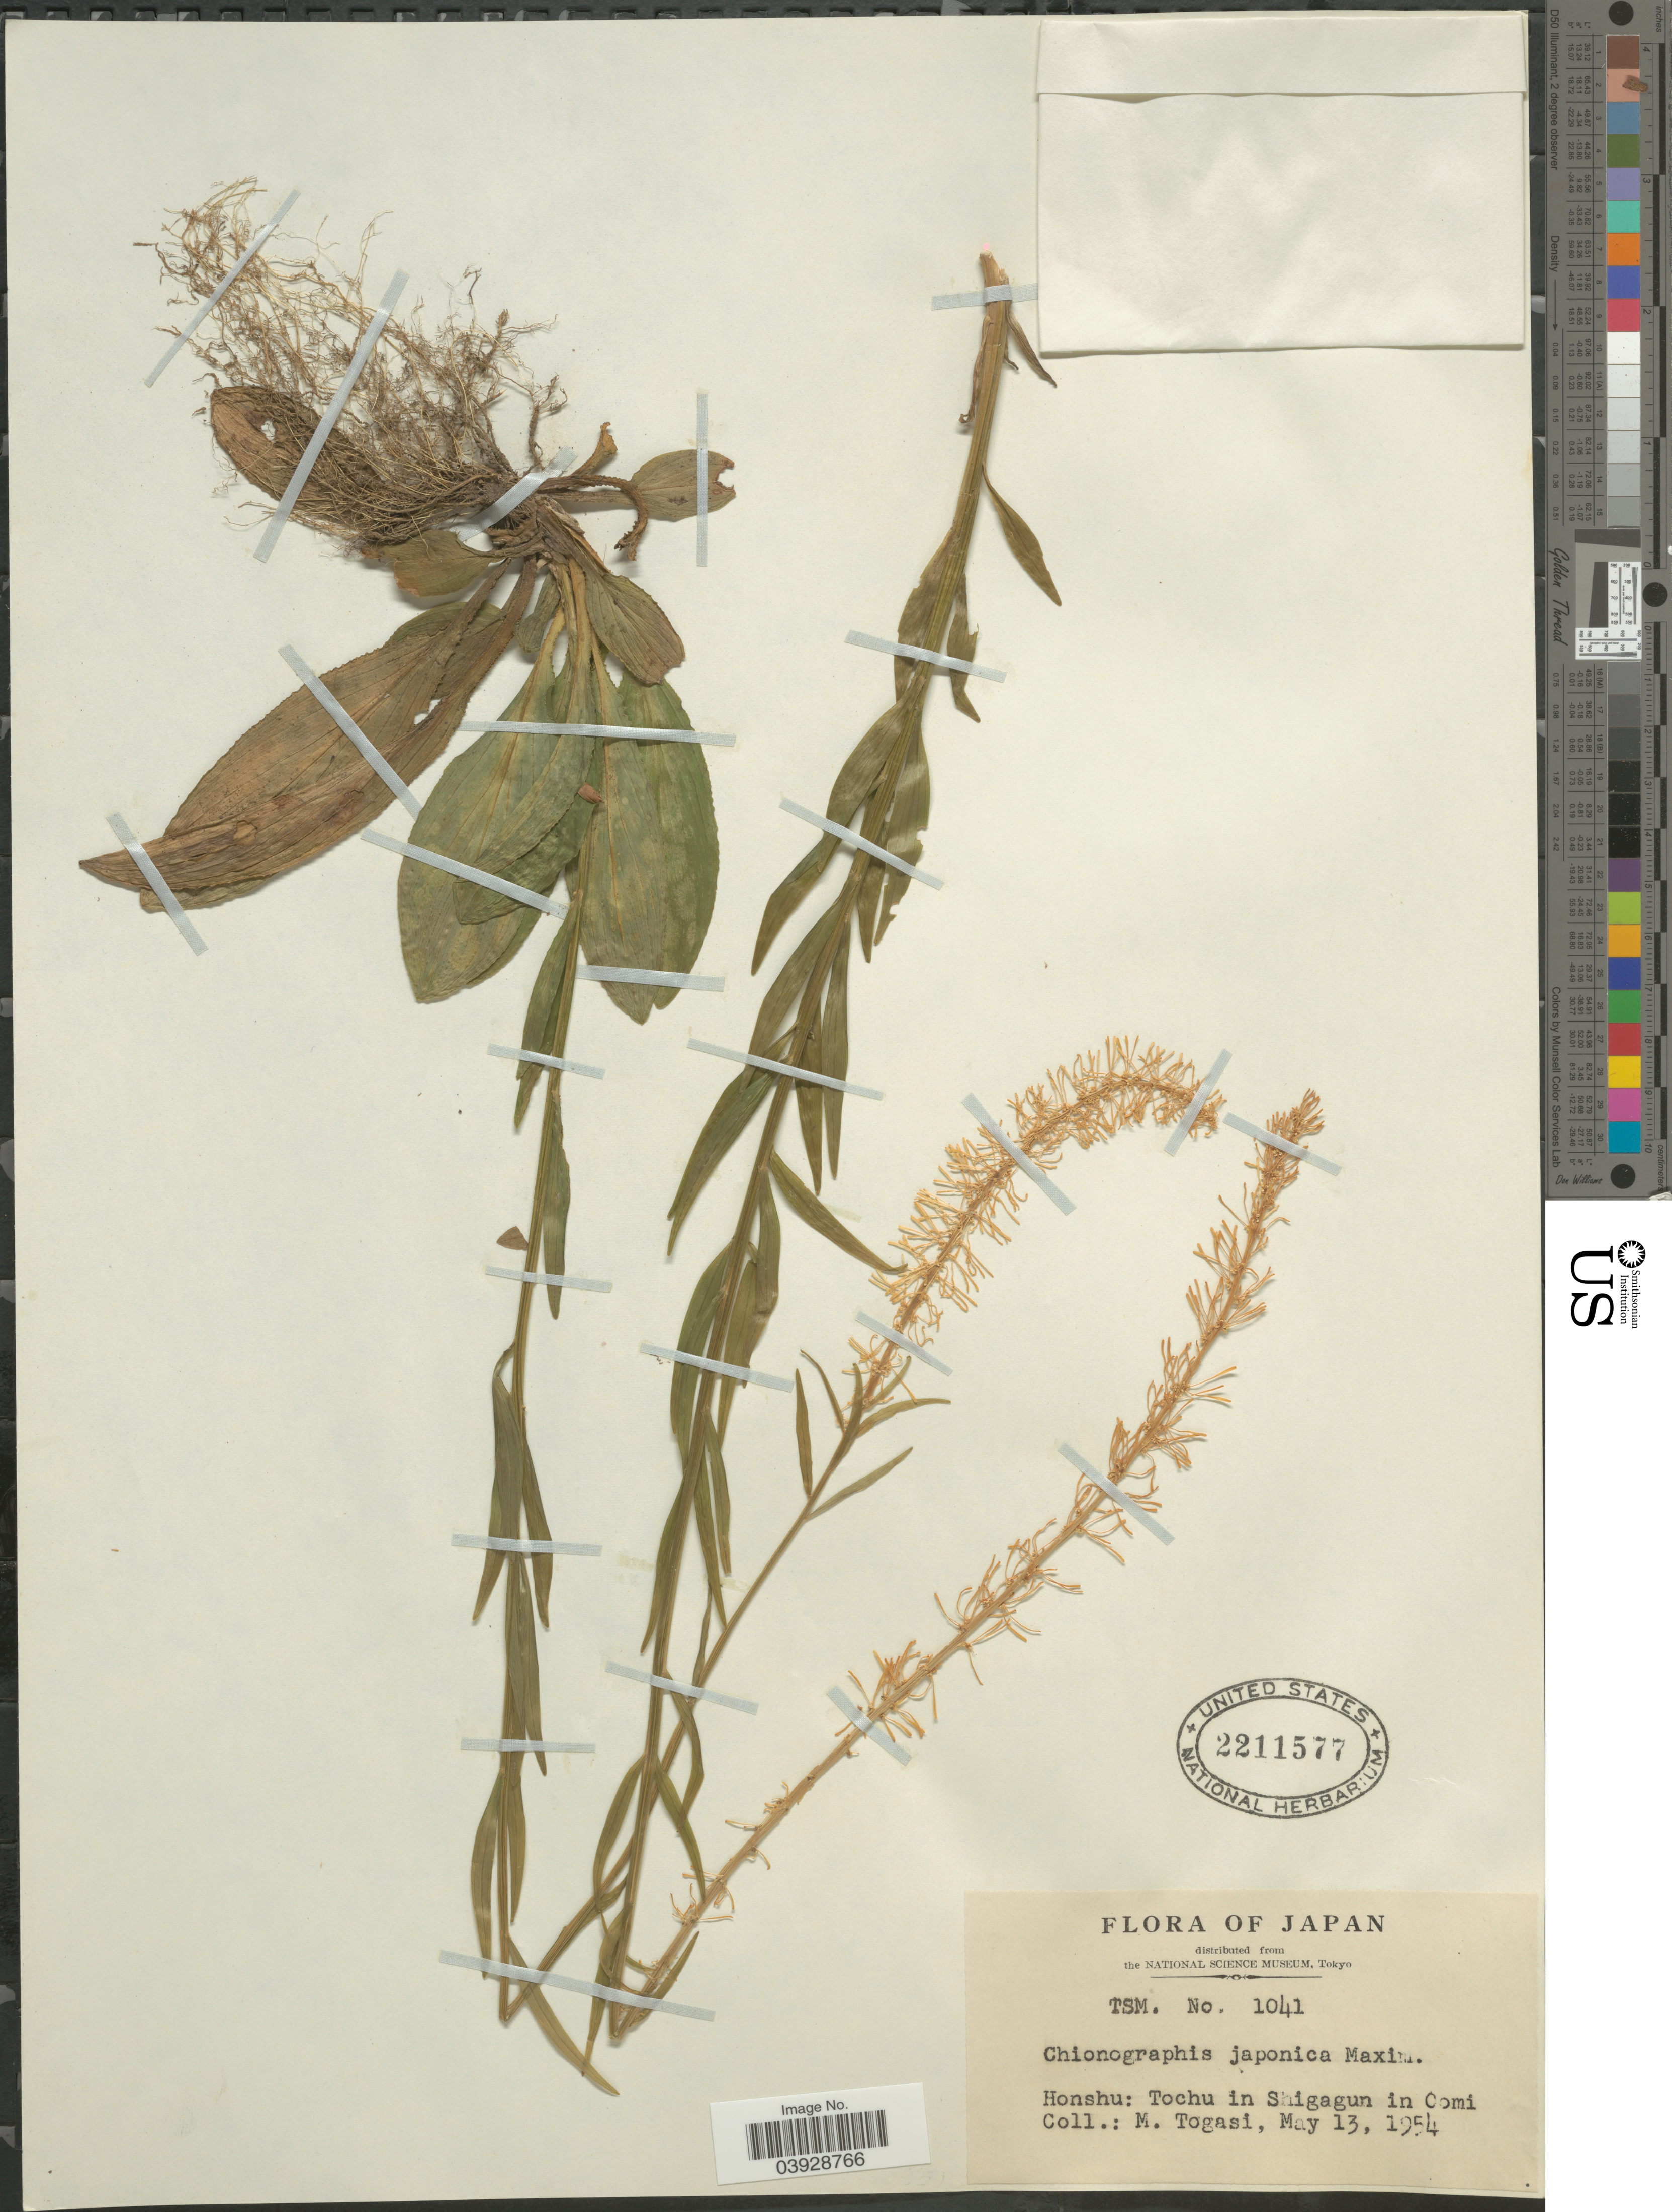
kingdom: Plantae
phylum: Tracheophyta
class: Liliopsida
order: Liliales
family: Melanthiaceae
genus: Chionographis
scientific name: Chionographis japonica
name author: Maxim.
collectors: M. Togasi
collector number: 1041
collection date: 1954-05-13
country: Japan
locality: Honshu: Tochu in Shigagun in Oomi.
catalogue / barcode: US 2211577